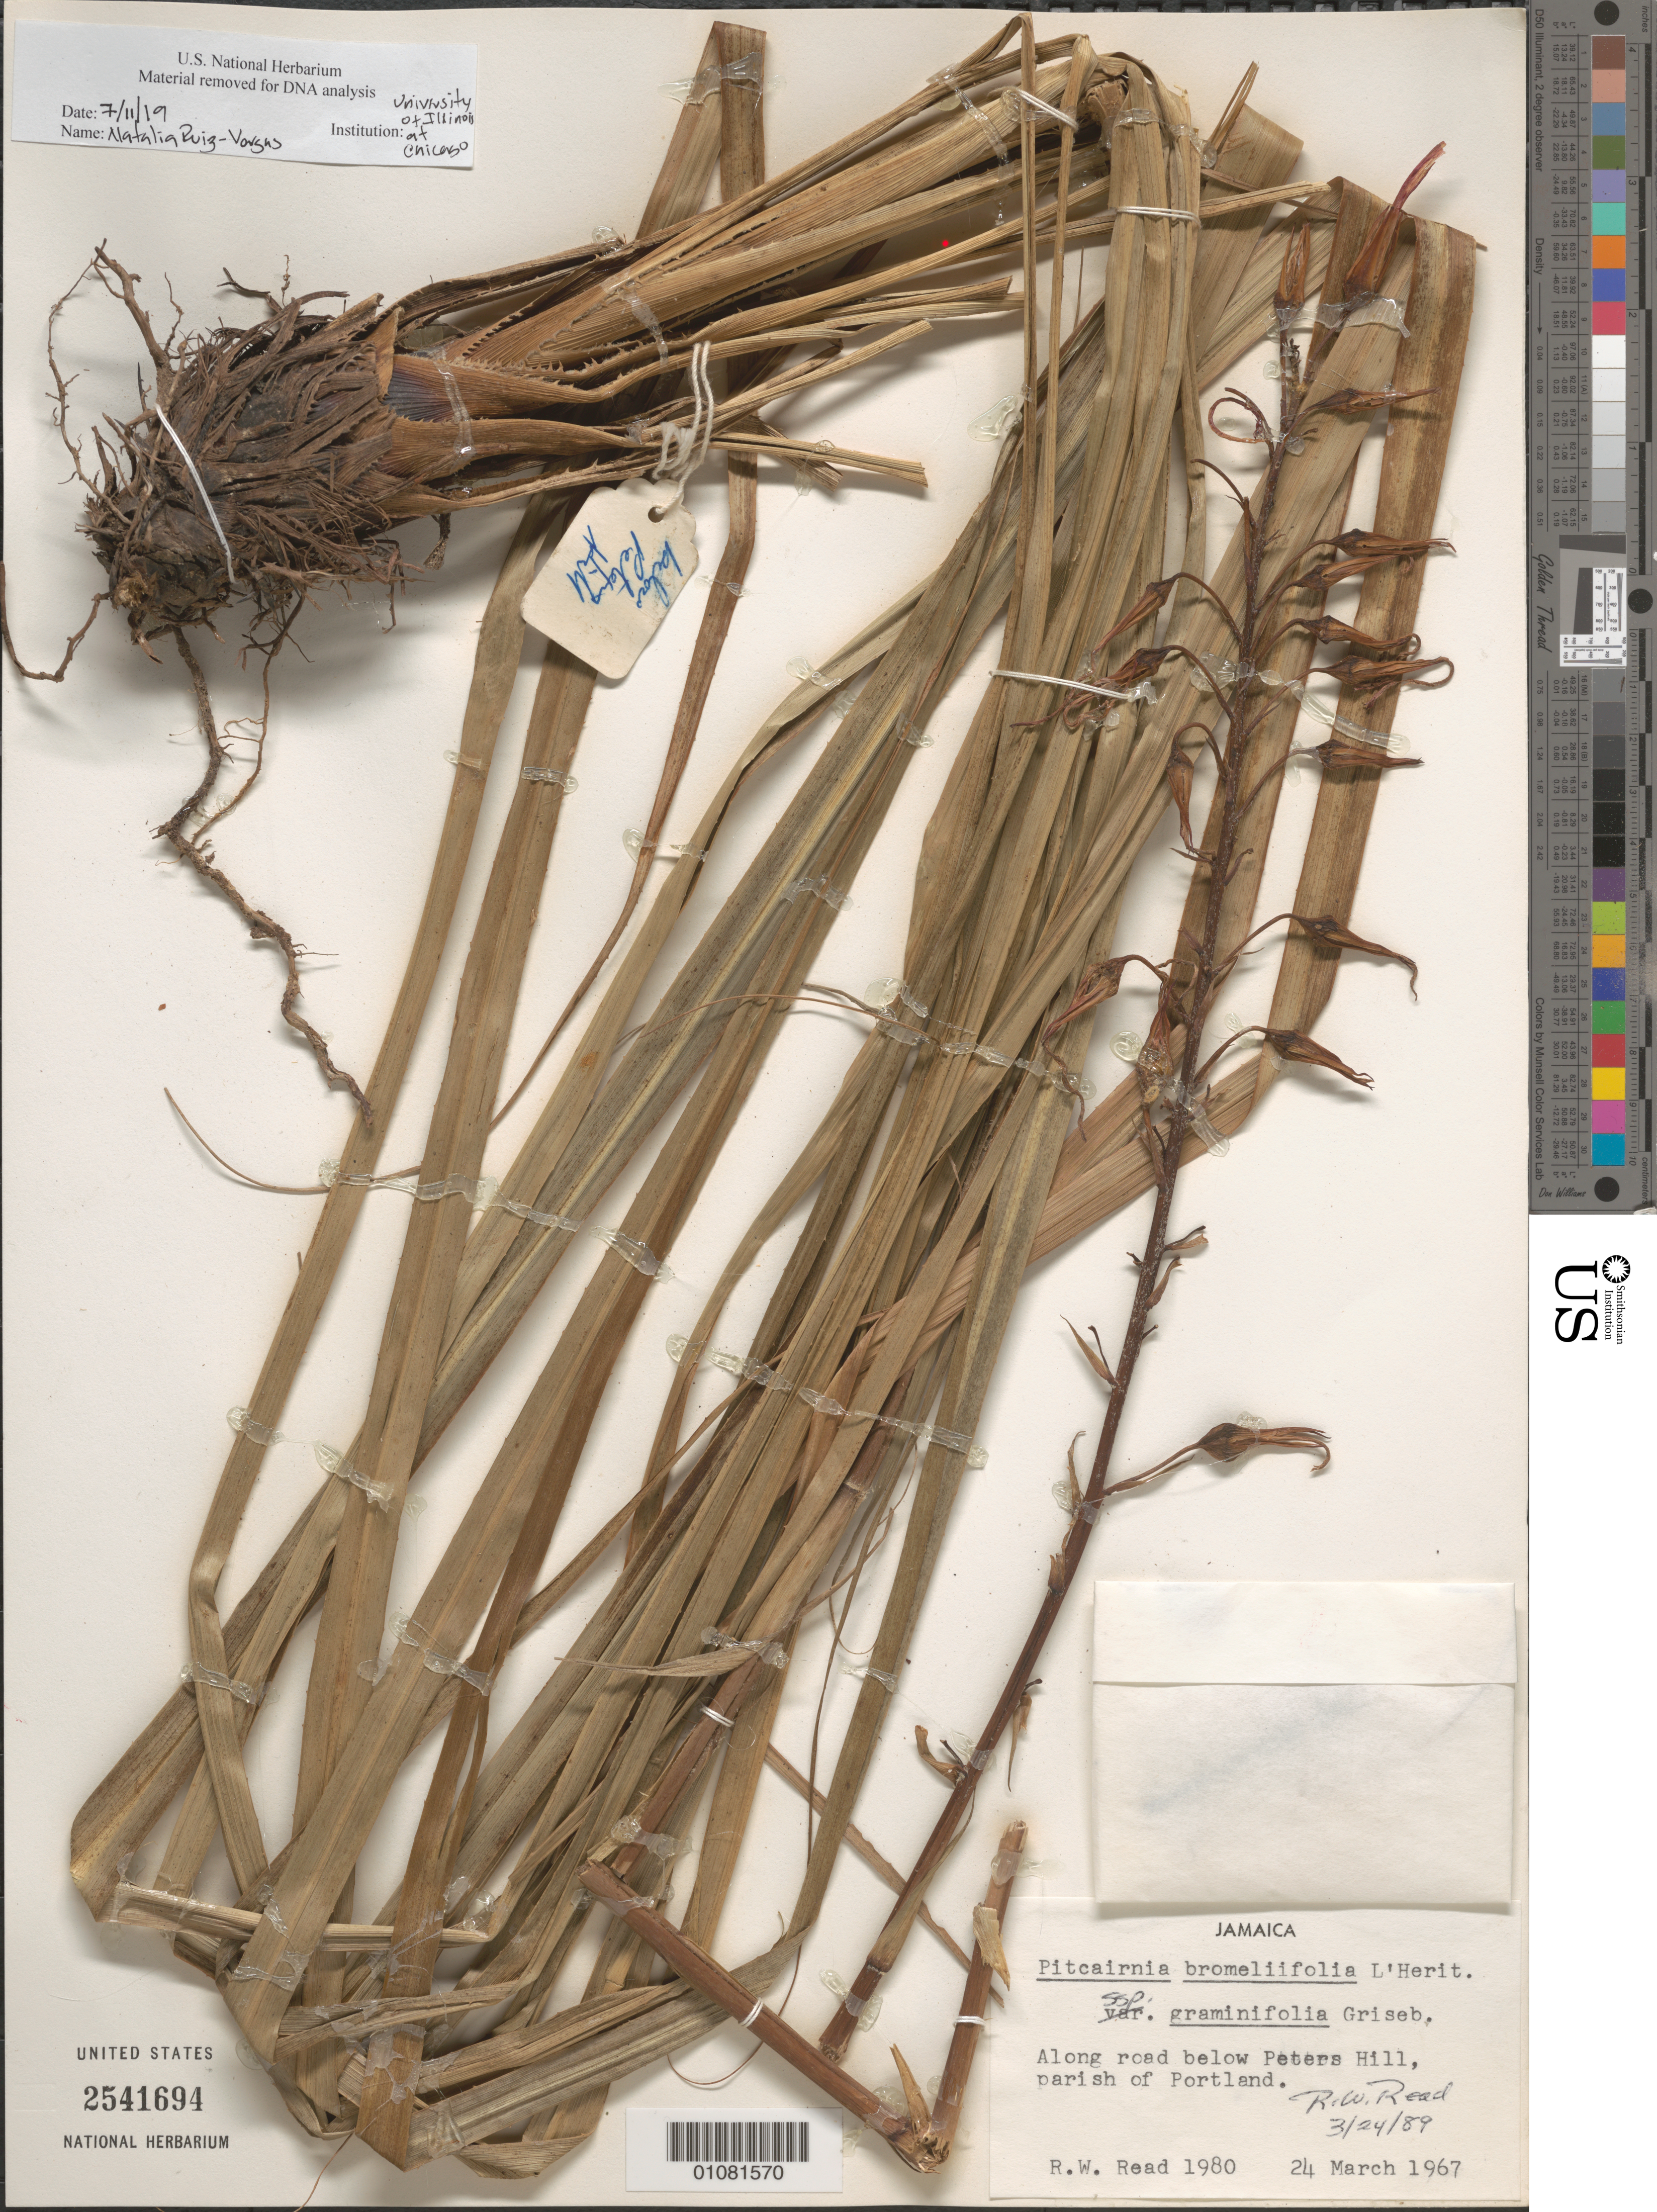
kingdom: Plantae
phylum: Tracheophyta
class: Liliopsida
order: Poales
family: Bromeliaceae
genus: Pitcairnia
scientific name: Pitcairnia bromeliifolia var. graminifolia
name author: Griseb.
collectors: R. W. Read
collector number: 1980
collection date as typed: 24 Apr 1967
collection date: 1967-04-24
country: Jamaica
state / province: Portland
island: Jamaica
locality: Along road below Peters Hill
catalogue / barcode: US 2541694